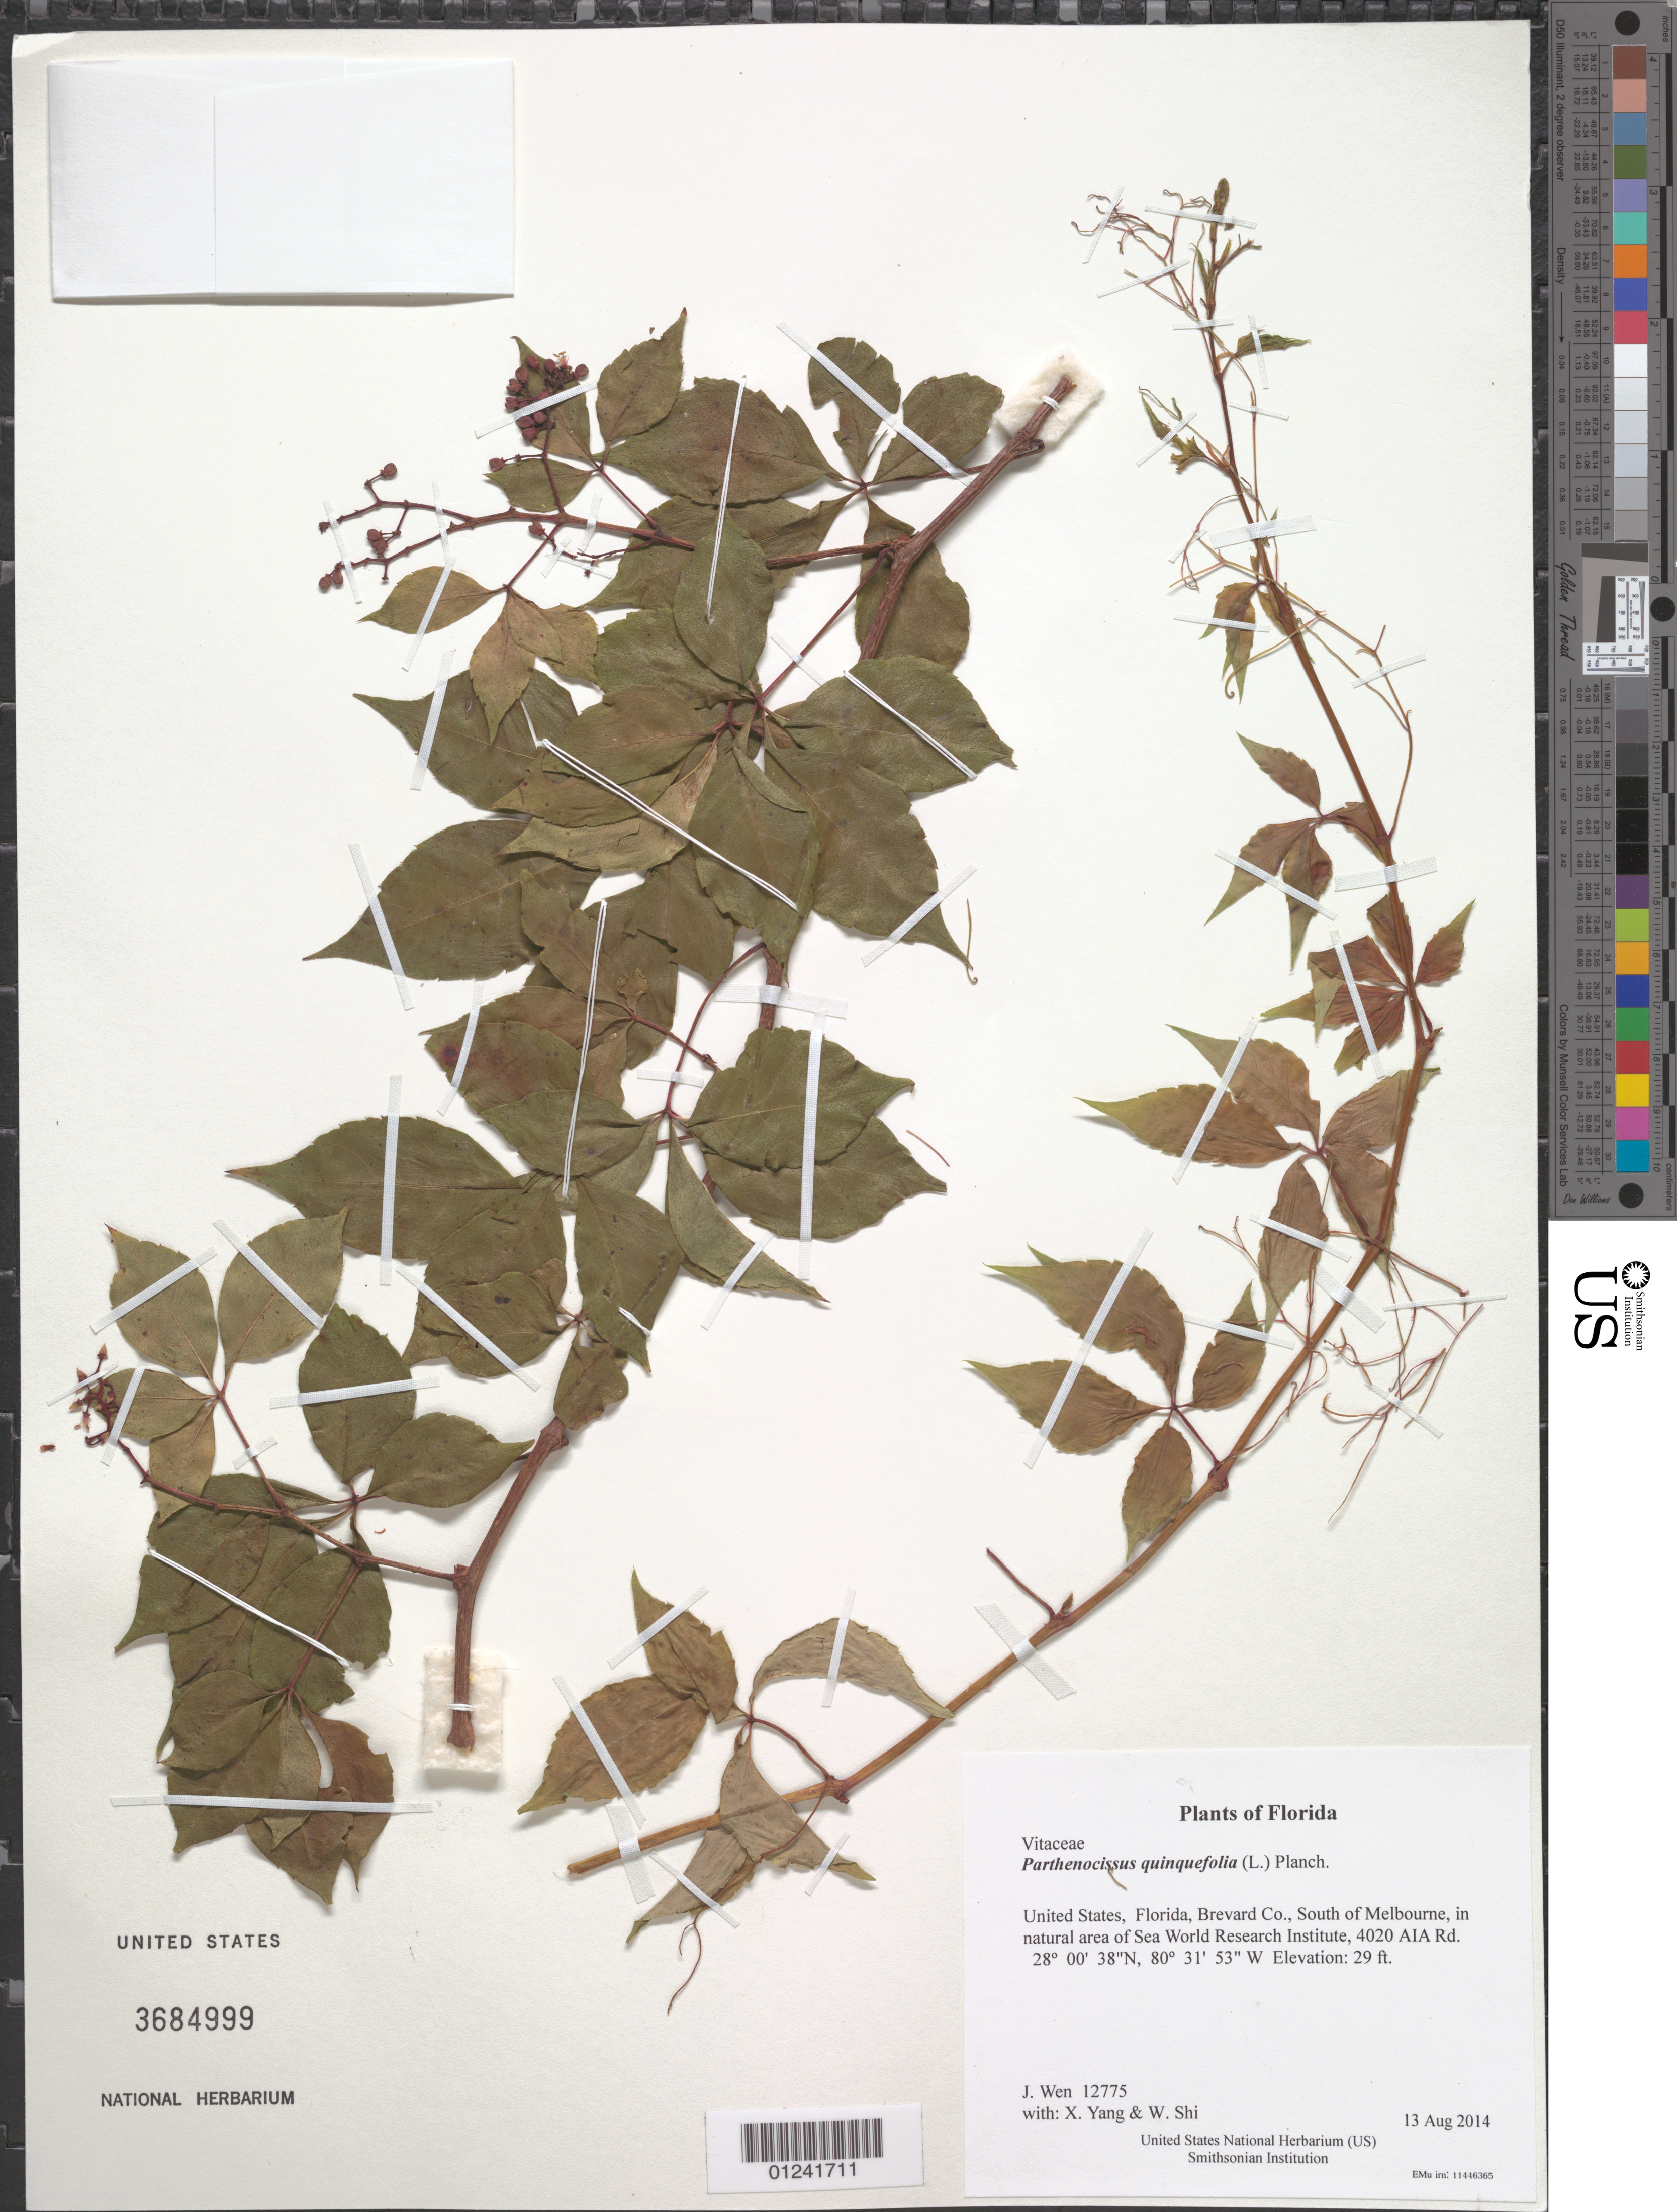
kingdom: Plantae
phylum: Tracheophyta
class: Magnoliopsida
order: Vitales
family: Vitaceae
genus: Parthenocissus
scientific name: Parthenocissus quinquefolia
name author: (L.) Planch.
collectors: J. Wen, X. Yang & W. Shi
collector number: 12775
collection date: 2014-08-13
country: United States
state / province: Florida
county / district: Brevard Co.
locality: South of Melbourne, in natural area of Sea World Research Institute, 4020 AIA Rd.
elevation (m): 9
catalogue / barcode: US 3684999